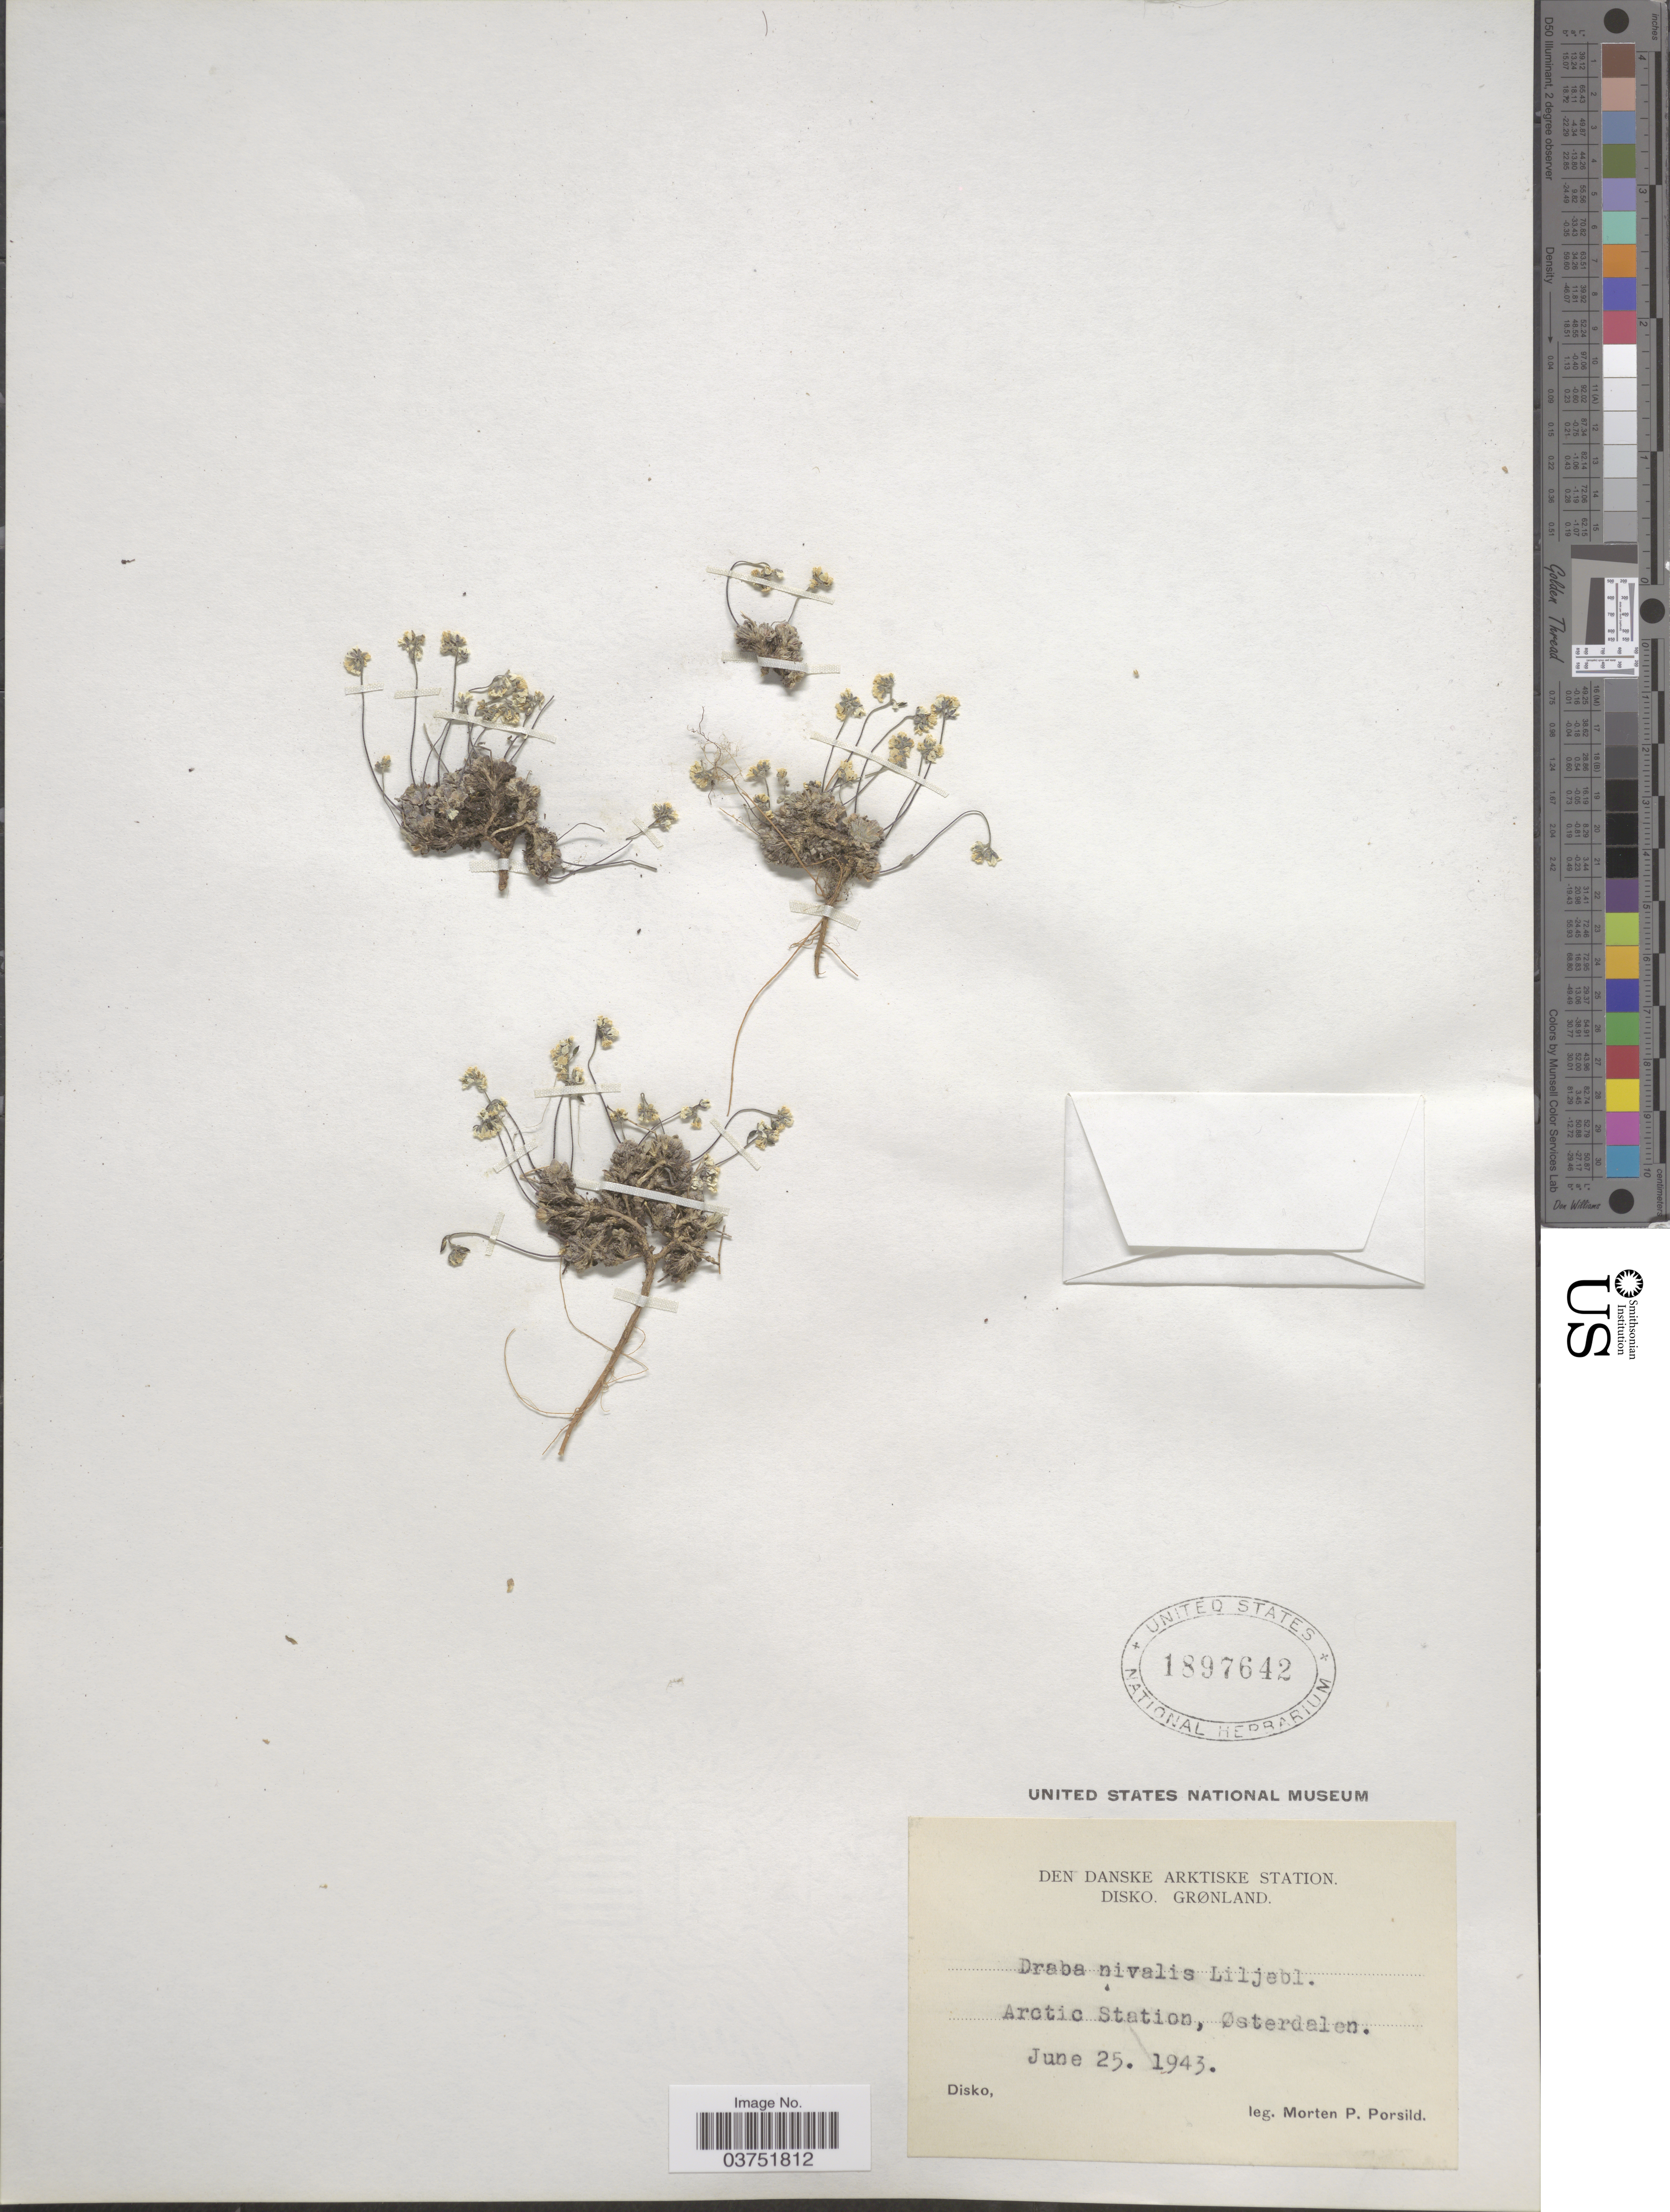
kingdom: Plantae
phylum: Tracheophyta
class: Magnoliopsida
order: Brassicales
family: Brassicaceae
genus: Draba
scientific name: Draba nivalis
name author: Lilj.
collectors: M. P. Porsild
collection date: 1943-06-25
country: Greenland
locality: Den Danske Arktiske Station. Disko. Grønland. Arctic Station, Østerdalen.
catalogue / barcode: US 1897642